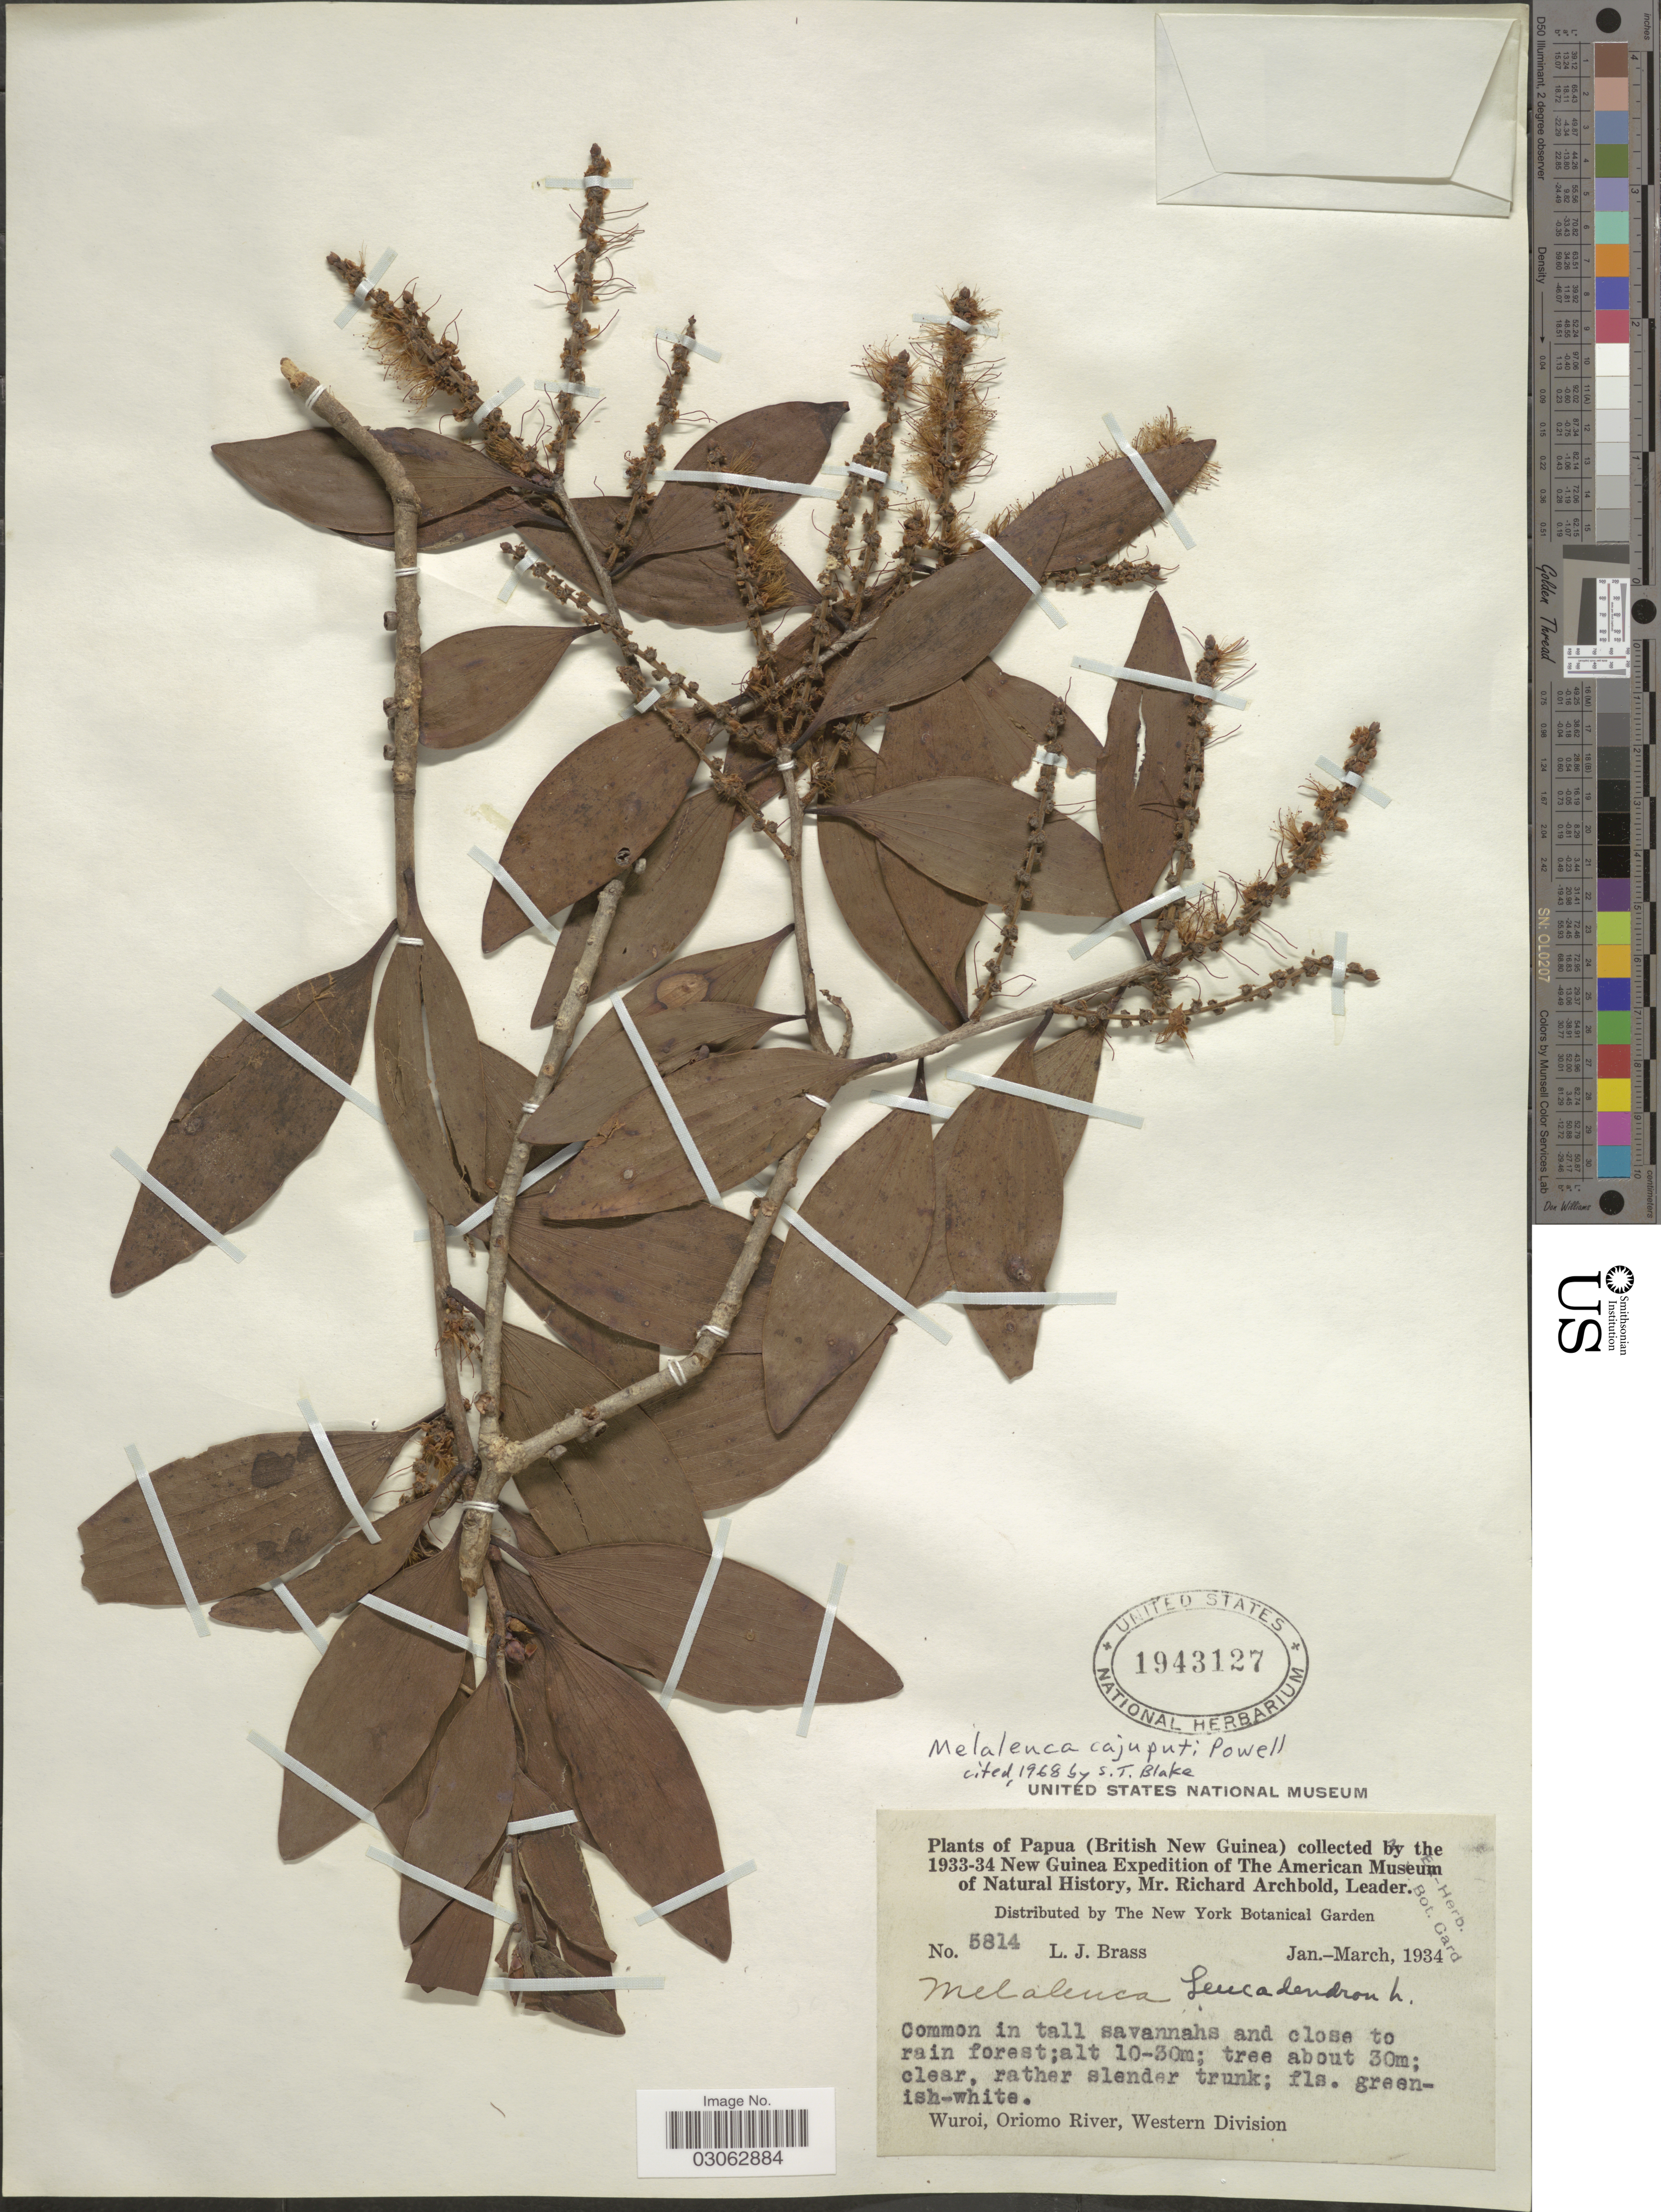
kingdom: Plantae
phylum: Tracheophyta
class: Magnoliopsida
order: Myrtales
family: Myrtaceae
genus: Melaleuca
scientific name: Melaleuca cajuputi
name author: Powell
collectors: L. J. Brass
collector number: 5814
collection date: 1934-01/1934-03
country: Papua New Guinea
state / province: Manus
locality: Wuroi, Oriomo River, Western Division.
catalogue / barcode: US 1943127